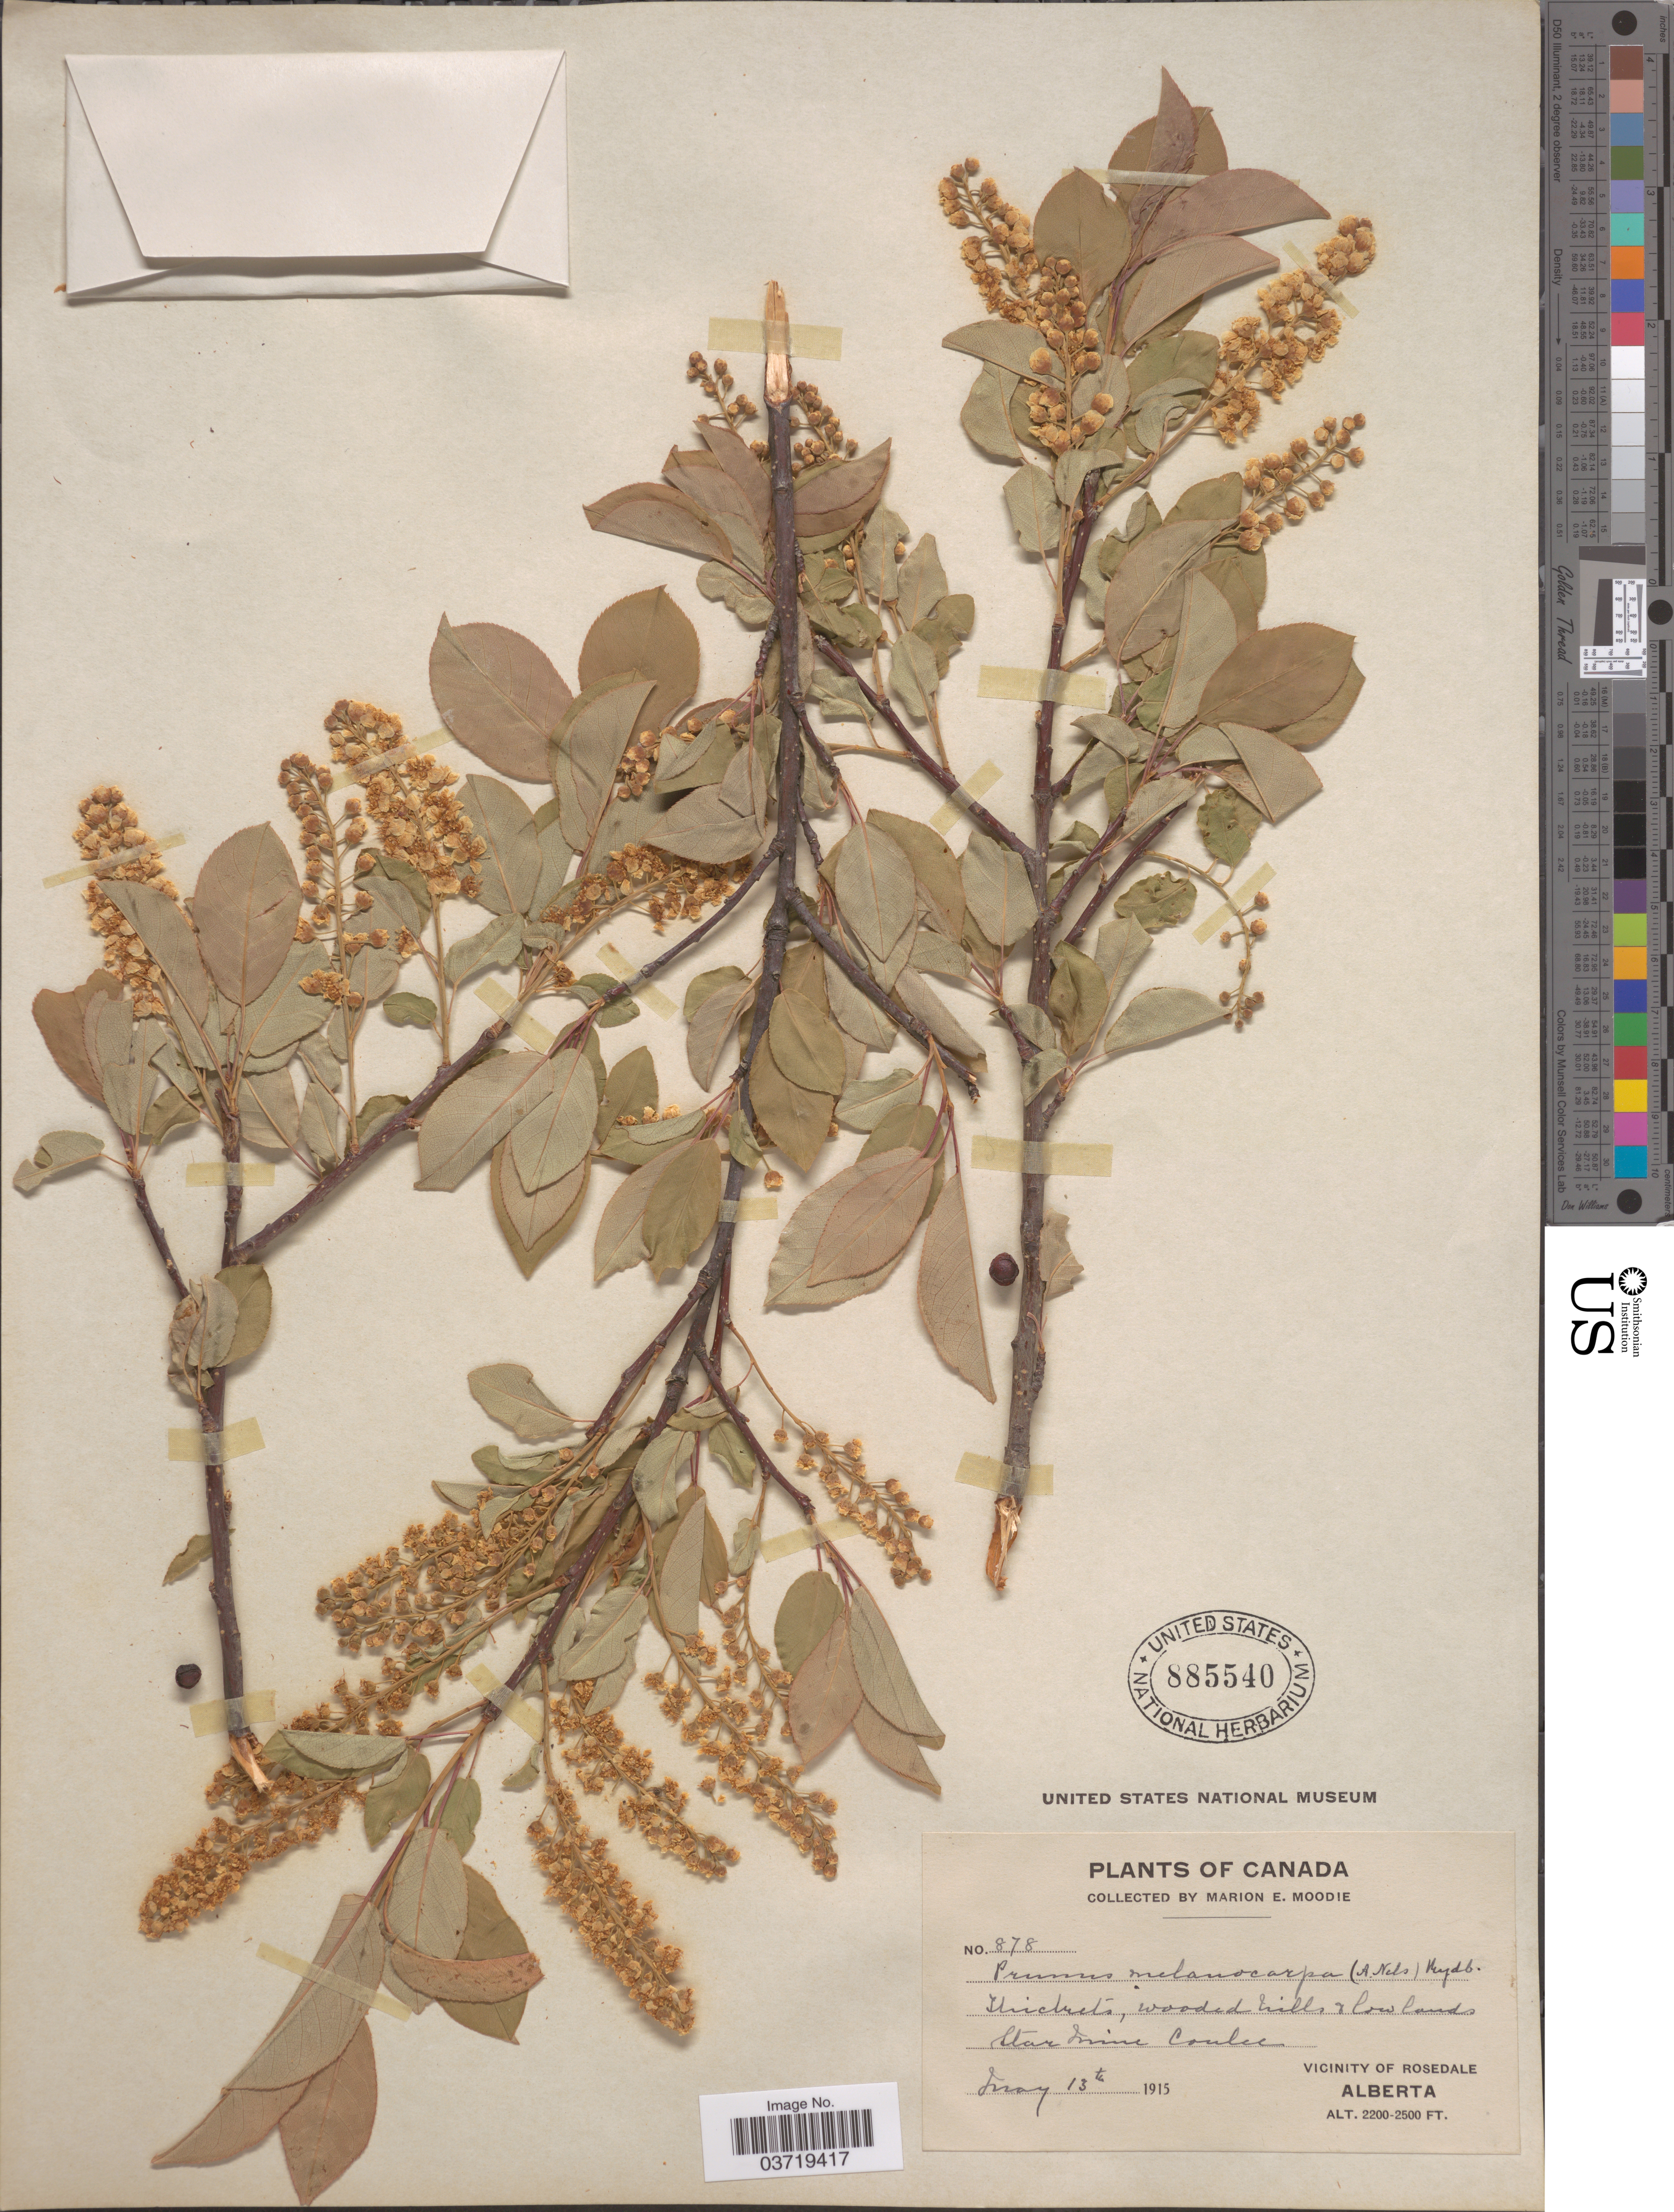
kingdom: Plantae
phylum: Tracheophyta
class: Magnoliopsida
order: Rosales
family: Rosaceae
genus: Prunus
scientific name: Prunus virginiana var. demissa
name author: (Nutt.) Torr.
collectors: M. E. Moodie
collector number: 878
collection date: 1915-05-13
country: Canada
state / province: Alberta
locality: Star Mine Coulee. Vicinity of Rosedale.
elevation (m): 671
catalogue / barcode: US 885540